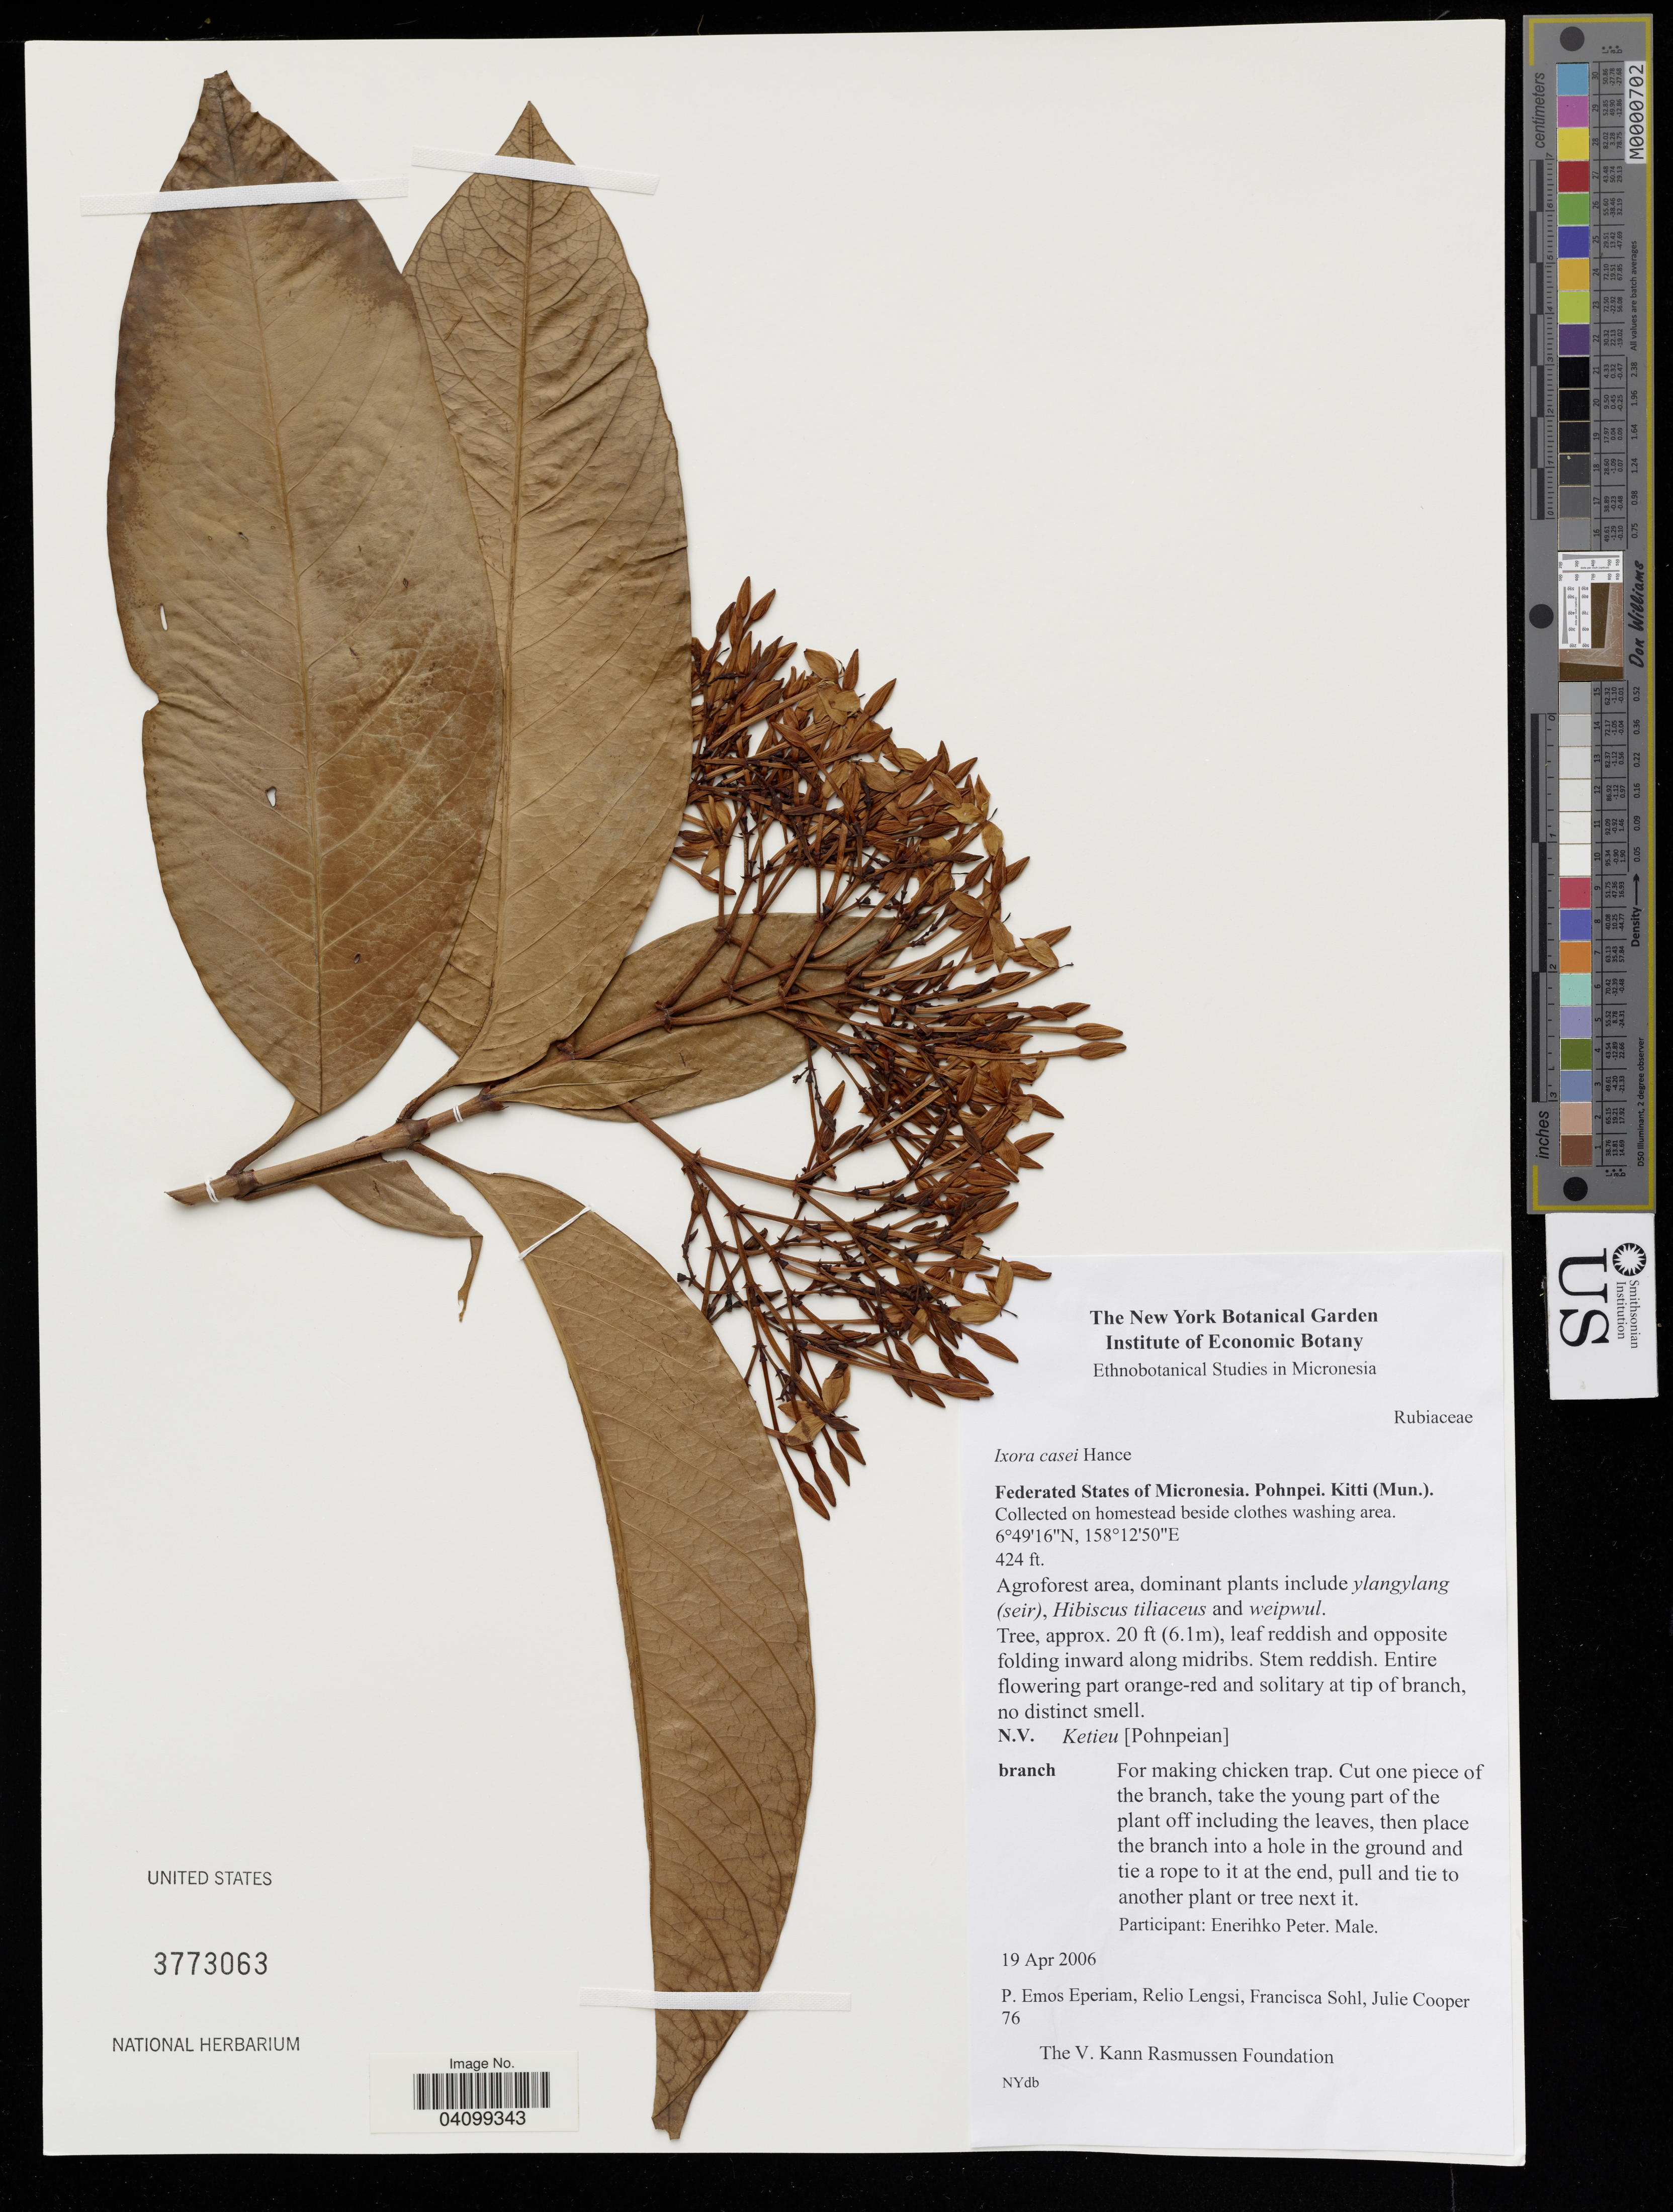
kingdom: Plantae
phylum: Tracheophyta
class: Magnoliopsida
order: Gentianales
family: Rubiaceae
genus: Ixora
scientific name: Ixora casei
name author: Hance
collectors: P. Eperiam, R. Lengsi, F. Sohl & J. Cooper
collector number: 76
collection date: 2006-04-19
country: Micronesia, Federated States of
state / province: Pohnpei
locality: Kitti (Mun.).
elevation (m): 129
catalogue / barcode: US 3773063